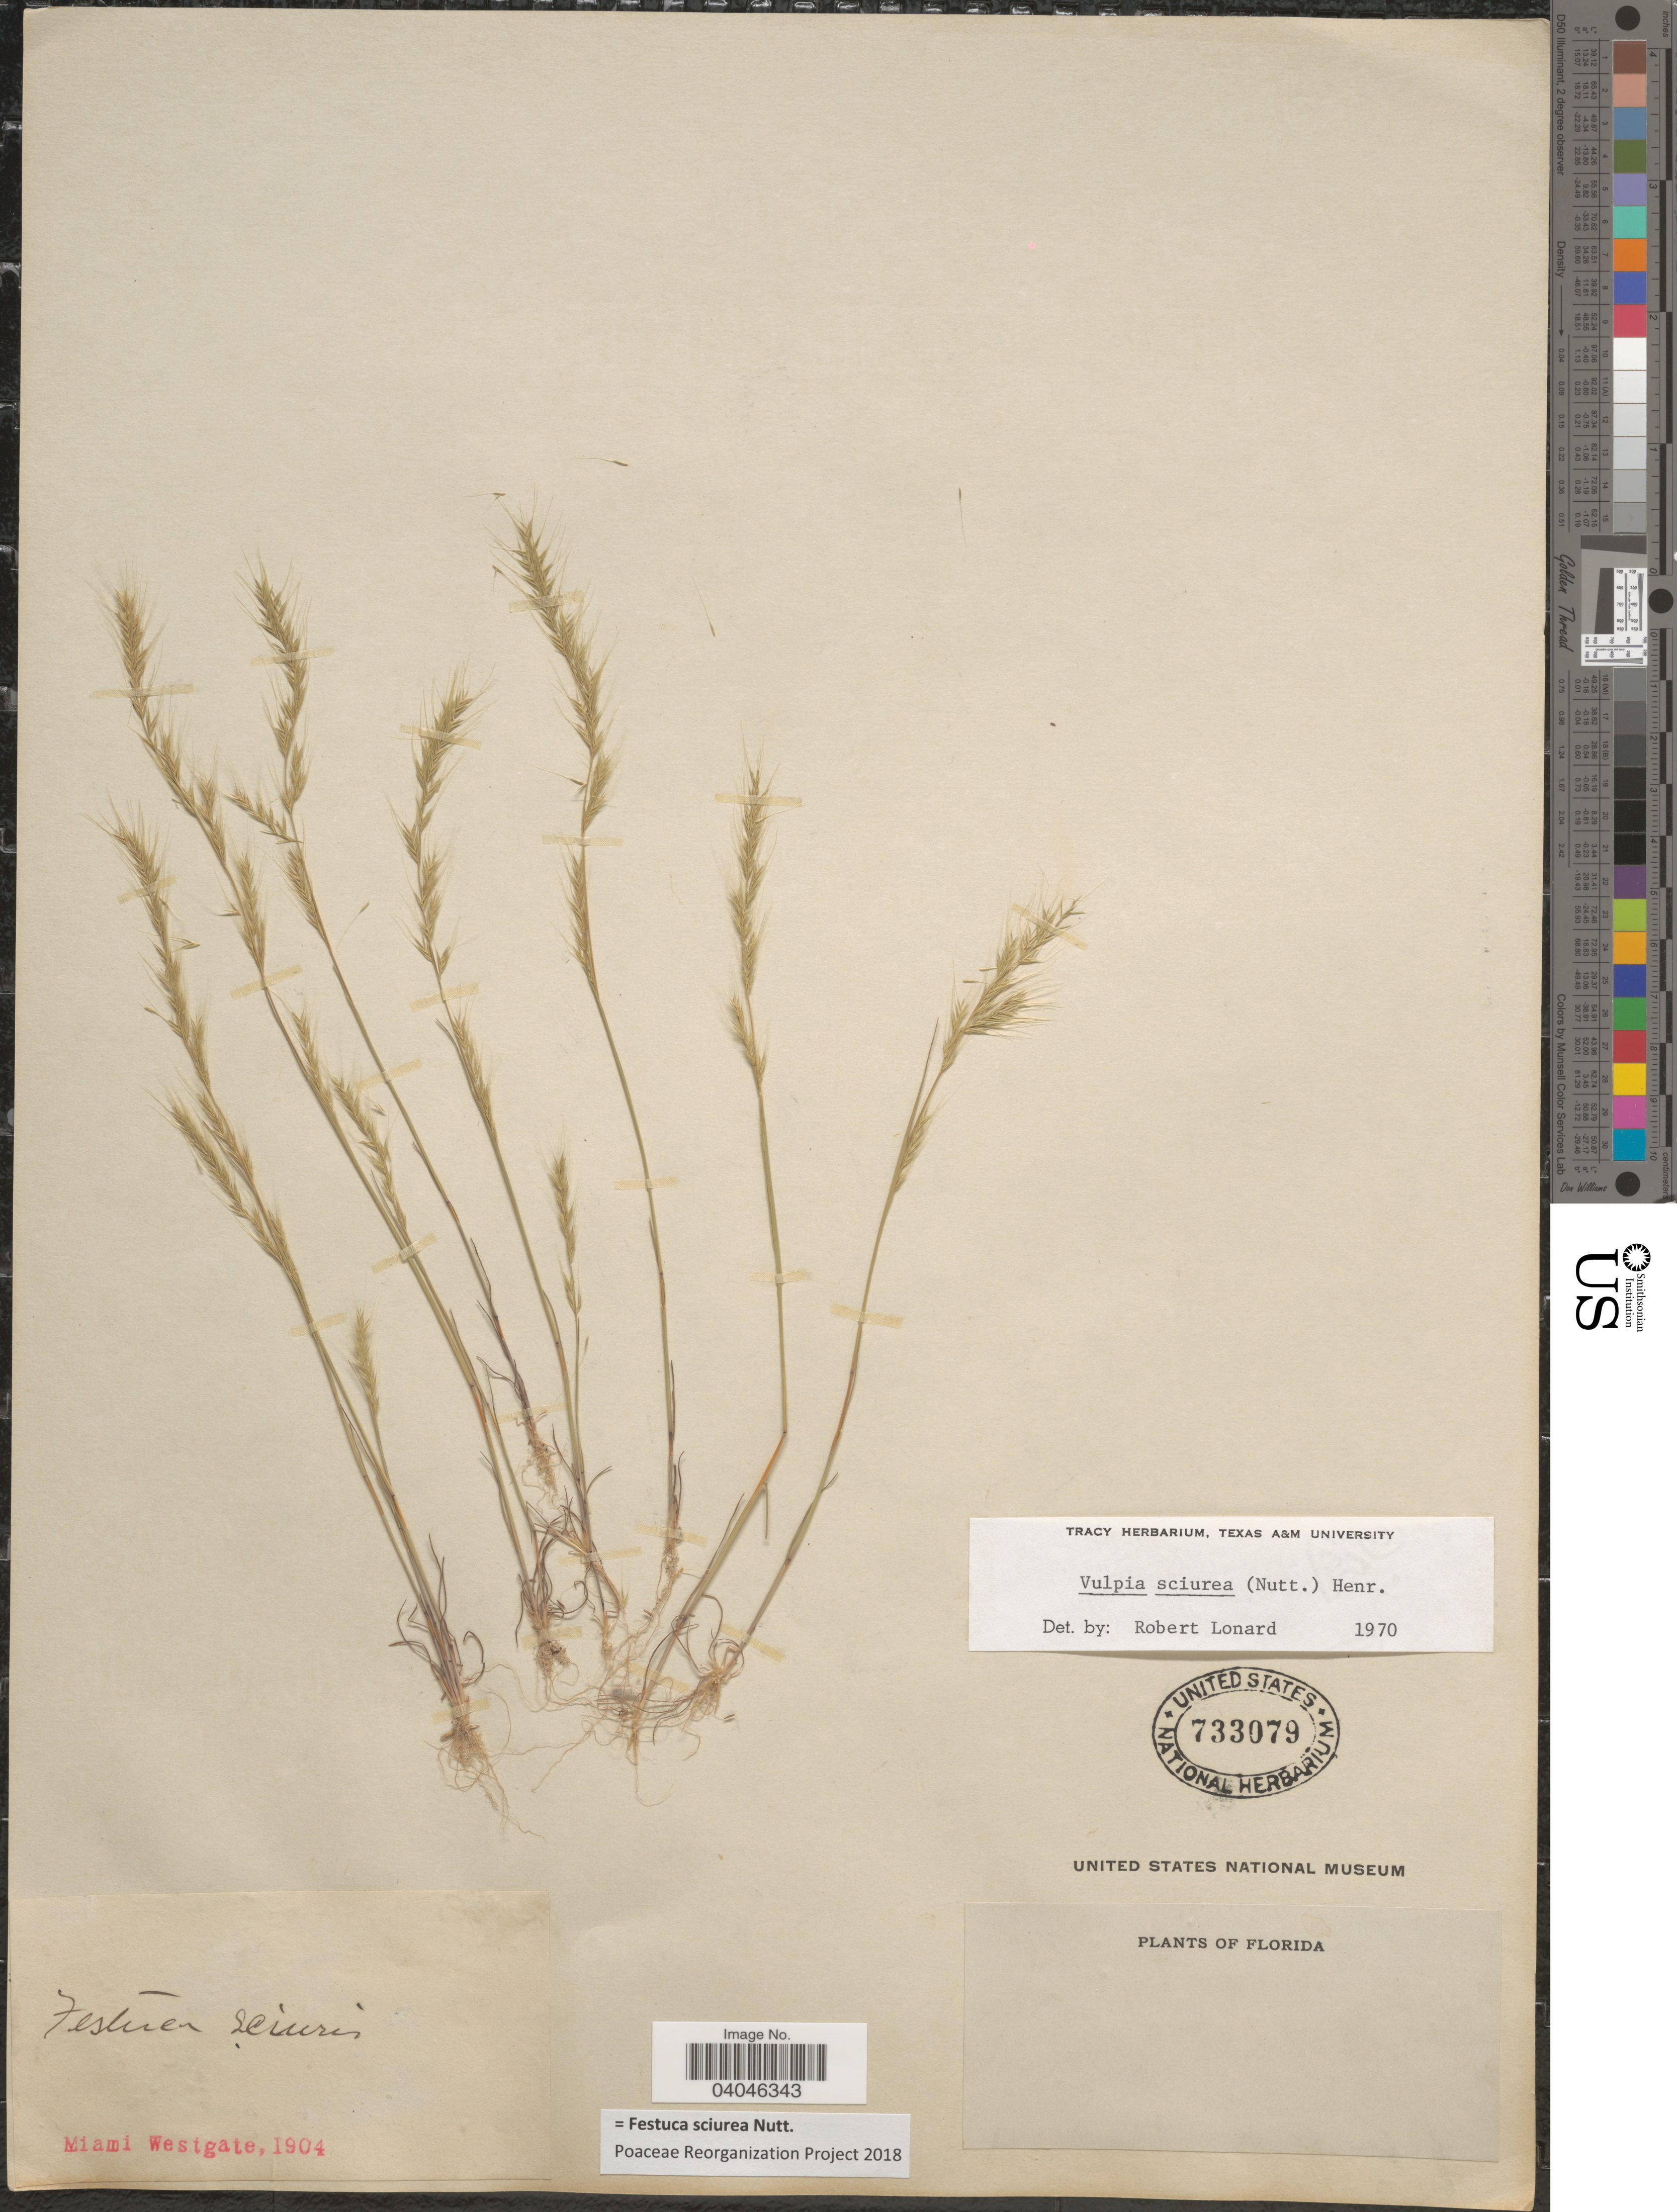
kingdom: Plantae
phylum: Tracheophyta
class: Liliopsida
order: Poales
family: Poaceae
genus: Festuca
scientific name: Festuca sciurea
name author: Nutt.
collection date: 1904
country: United States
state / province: Florida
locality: Miami Westgate.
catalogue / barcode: US 733079